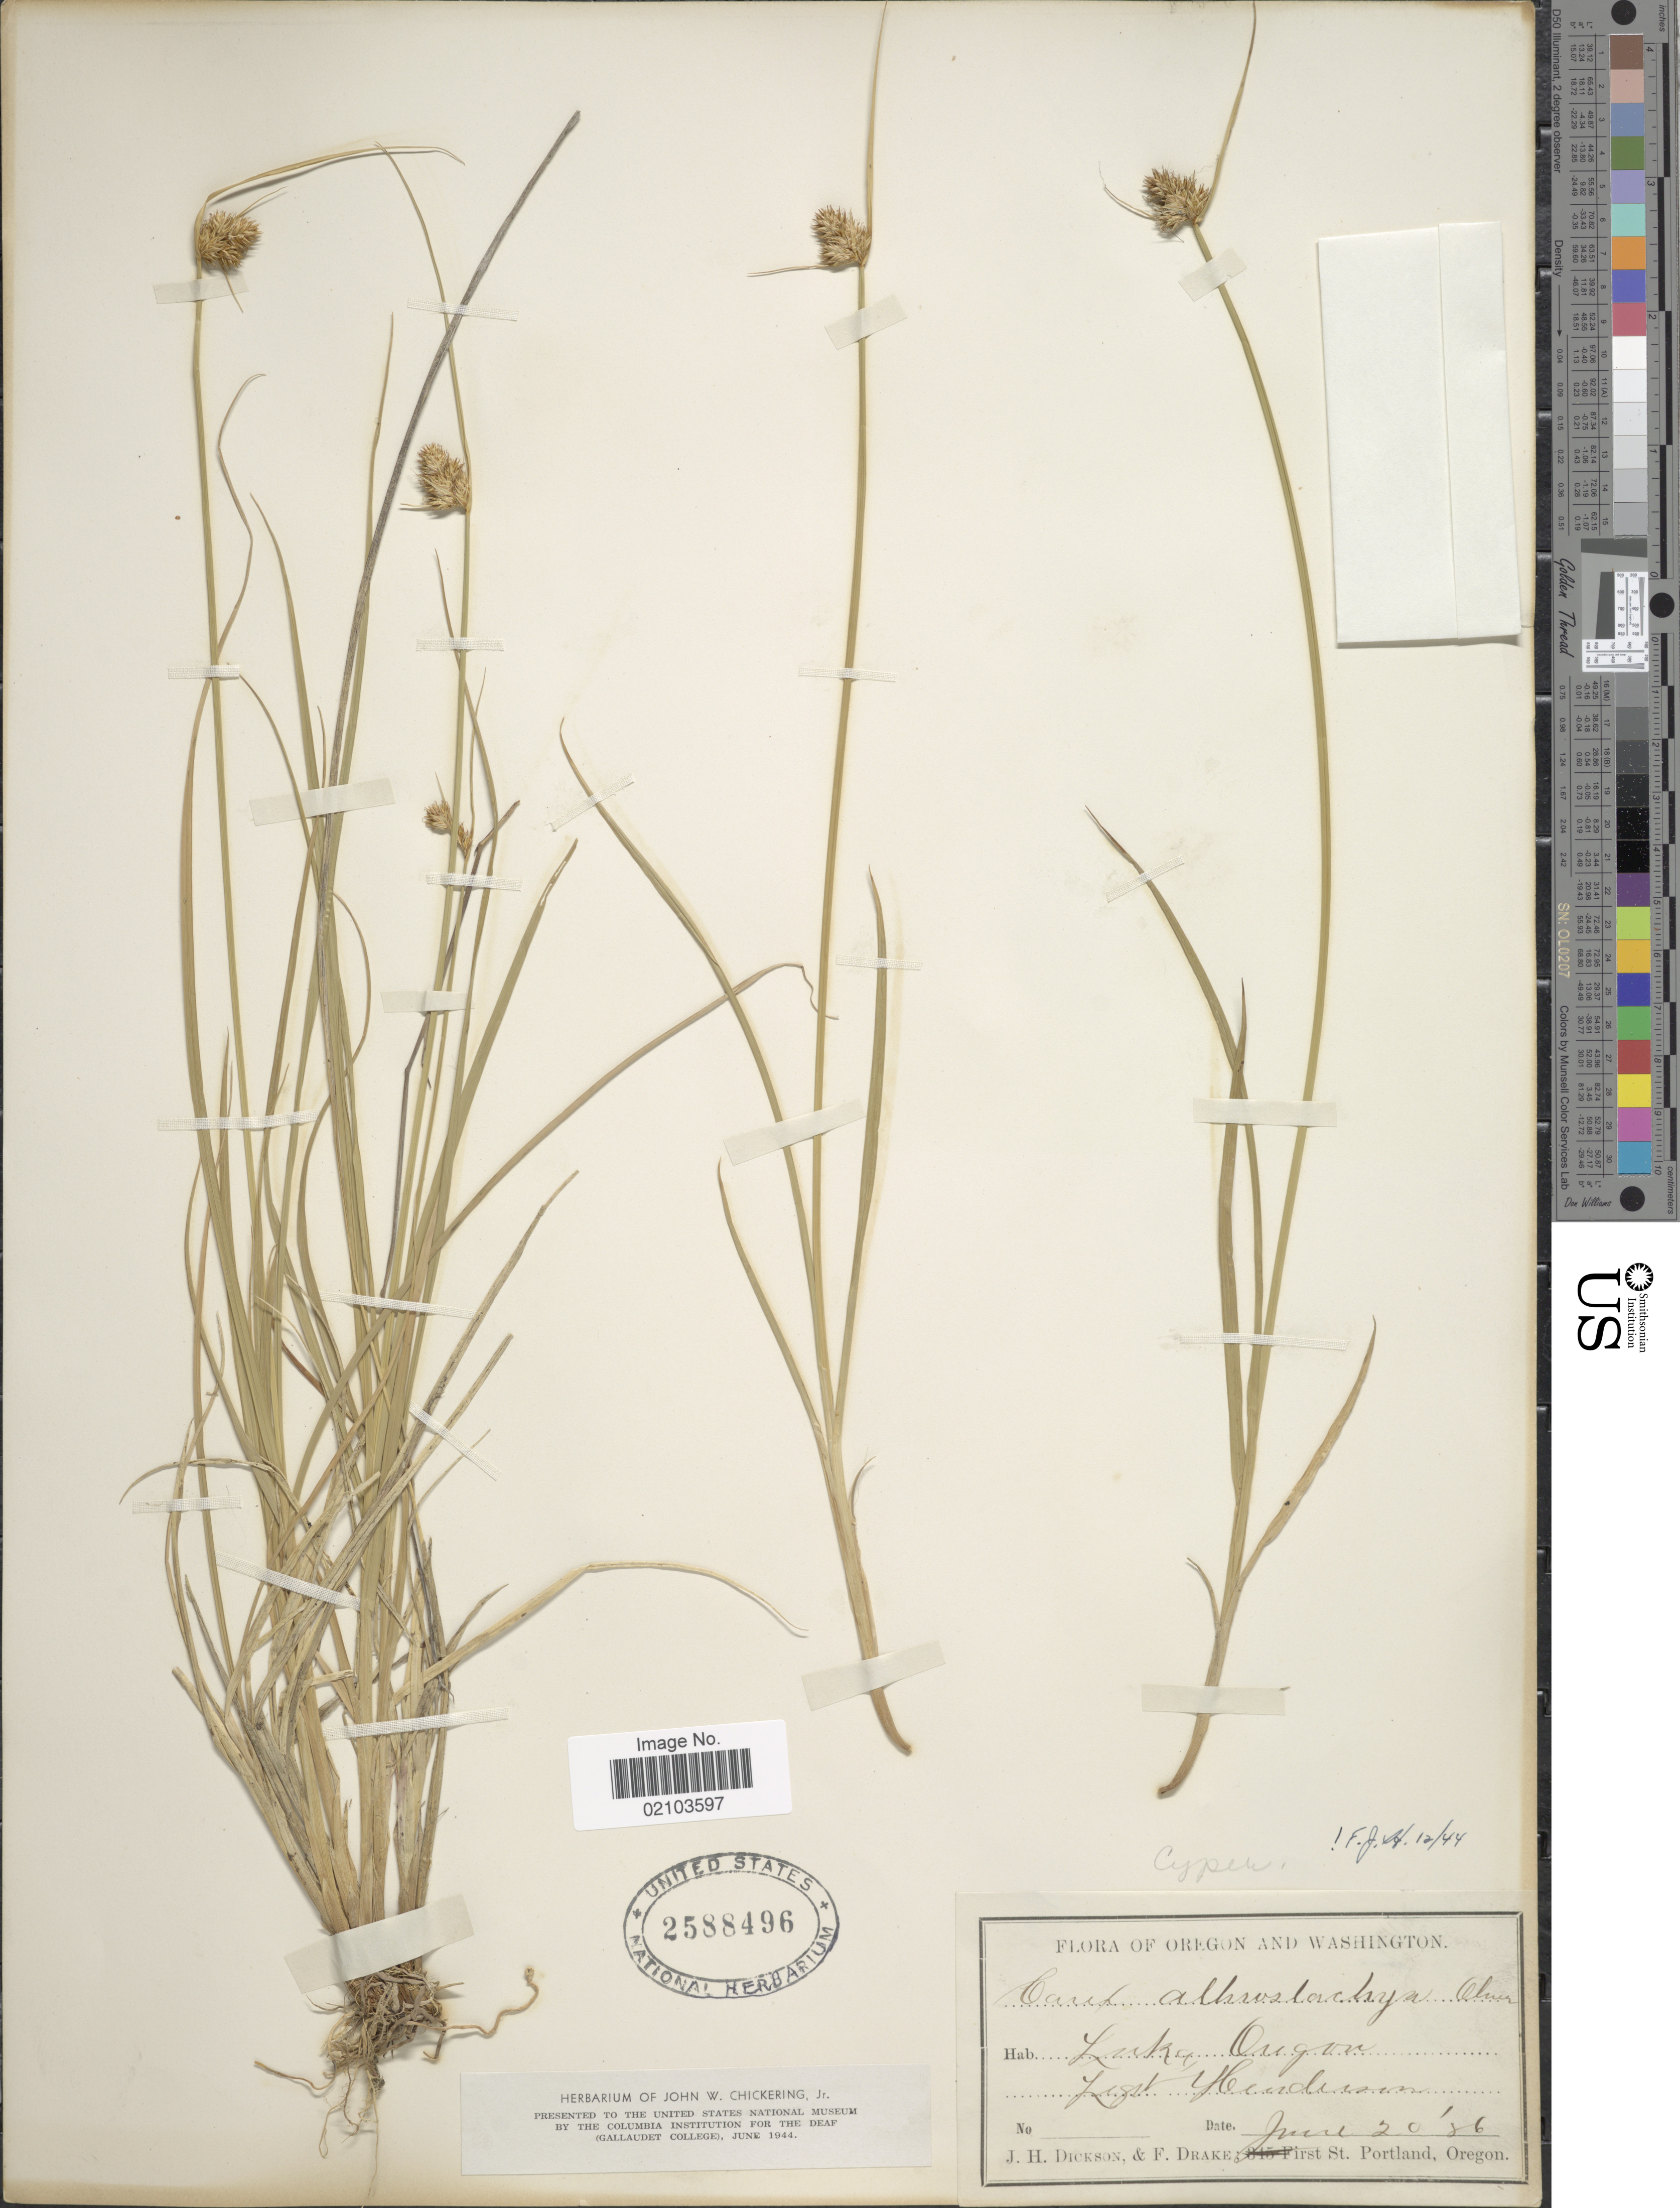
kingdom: Plantae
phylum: Tracheophyta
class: Liliopsida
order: Poales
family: Cyperaceae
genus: Carex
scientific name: Carex athrostachya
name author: Olney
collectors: -. Henderson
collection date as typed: Transcribed d/m/y: 20/6/86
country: United States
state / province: Oregon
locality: Luka [interpreted]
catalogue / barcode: US 2588496